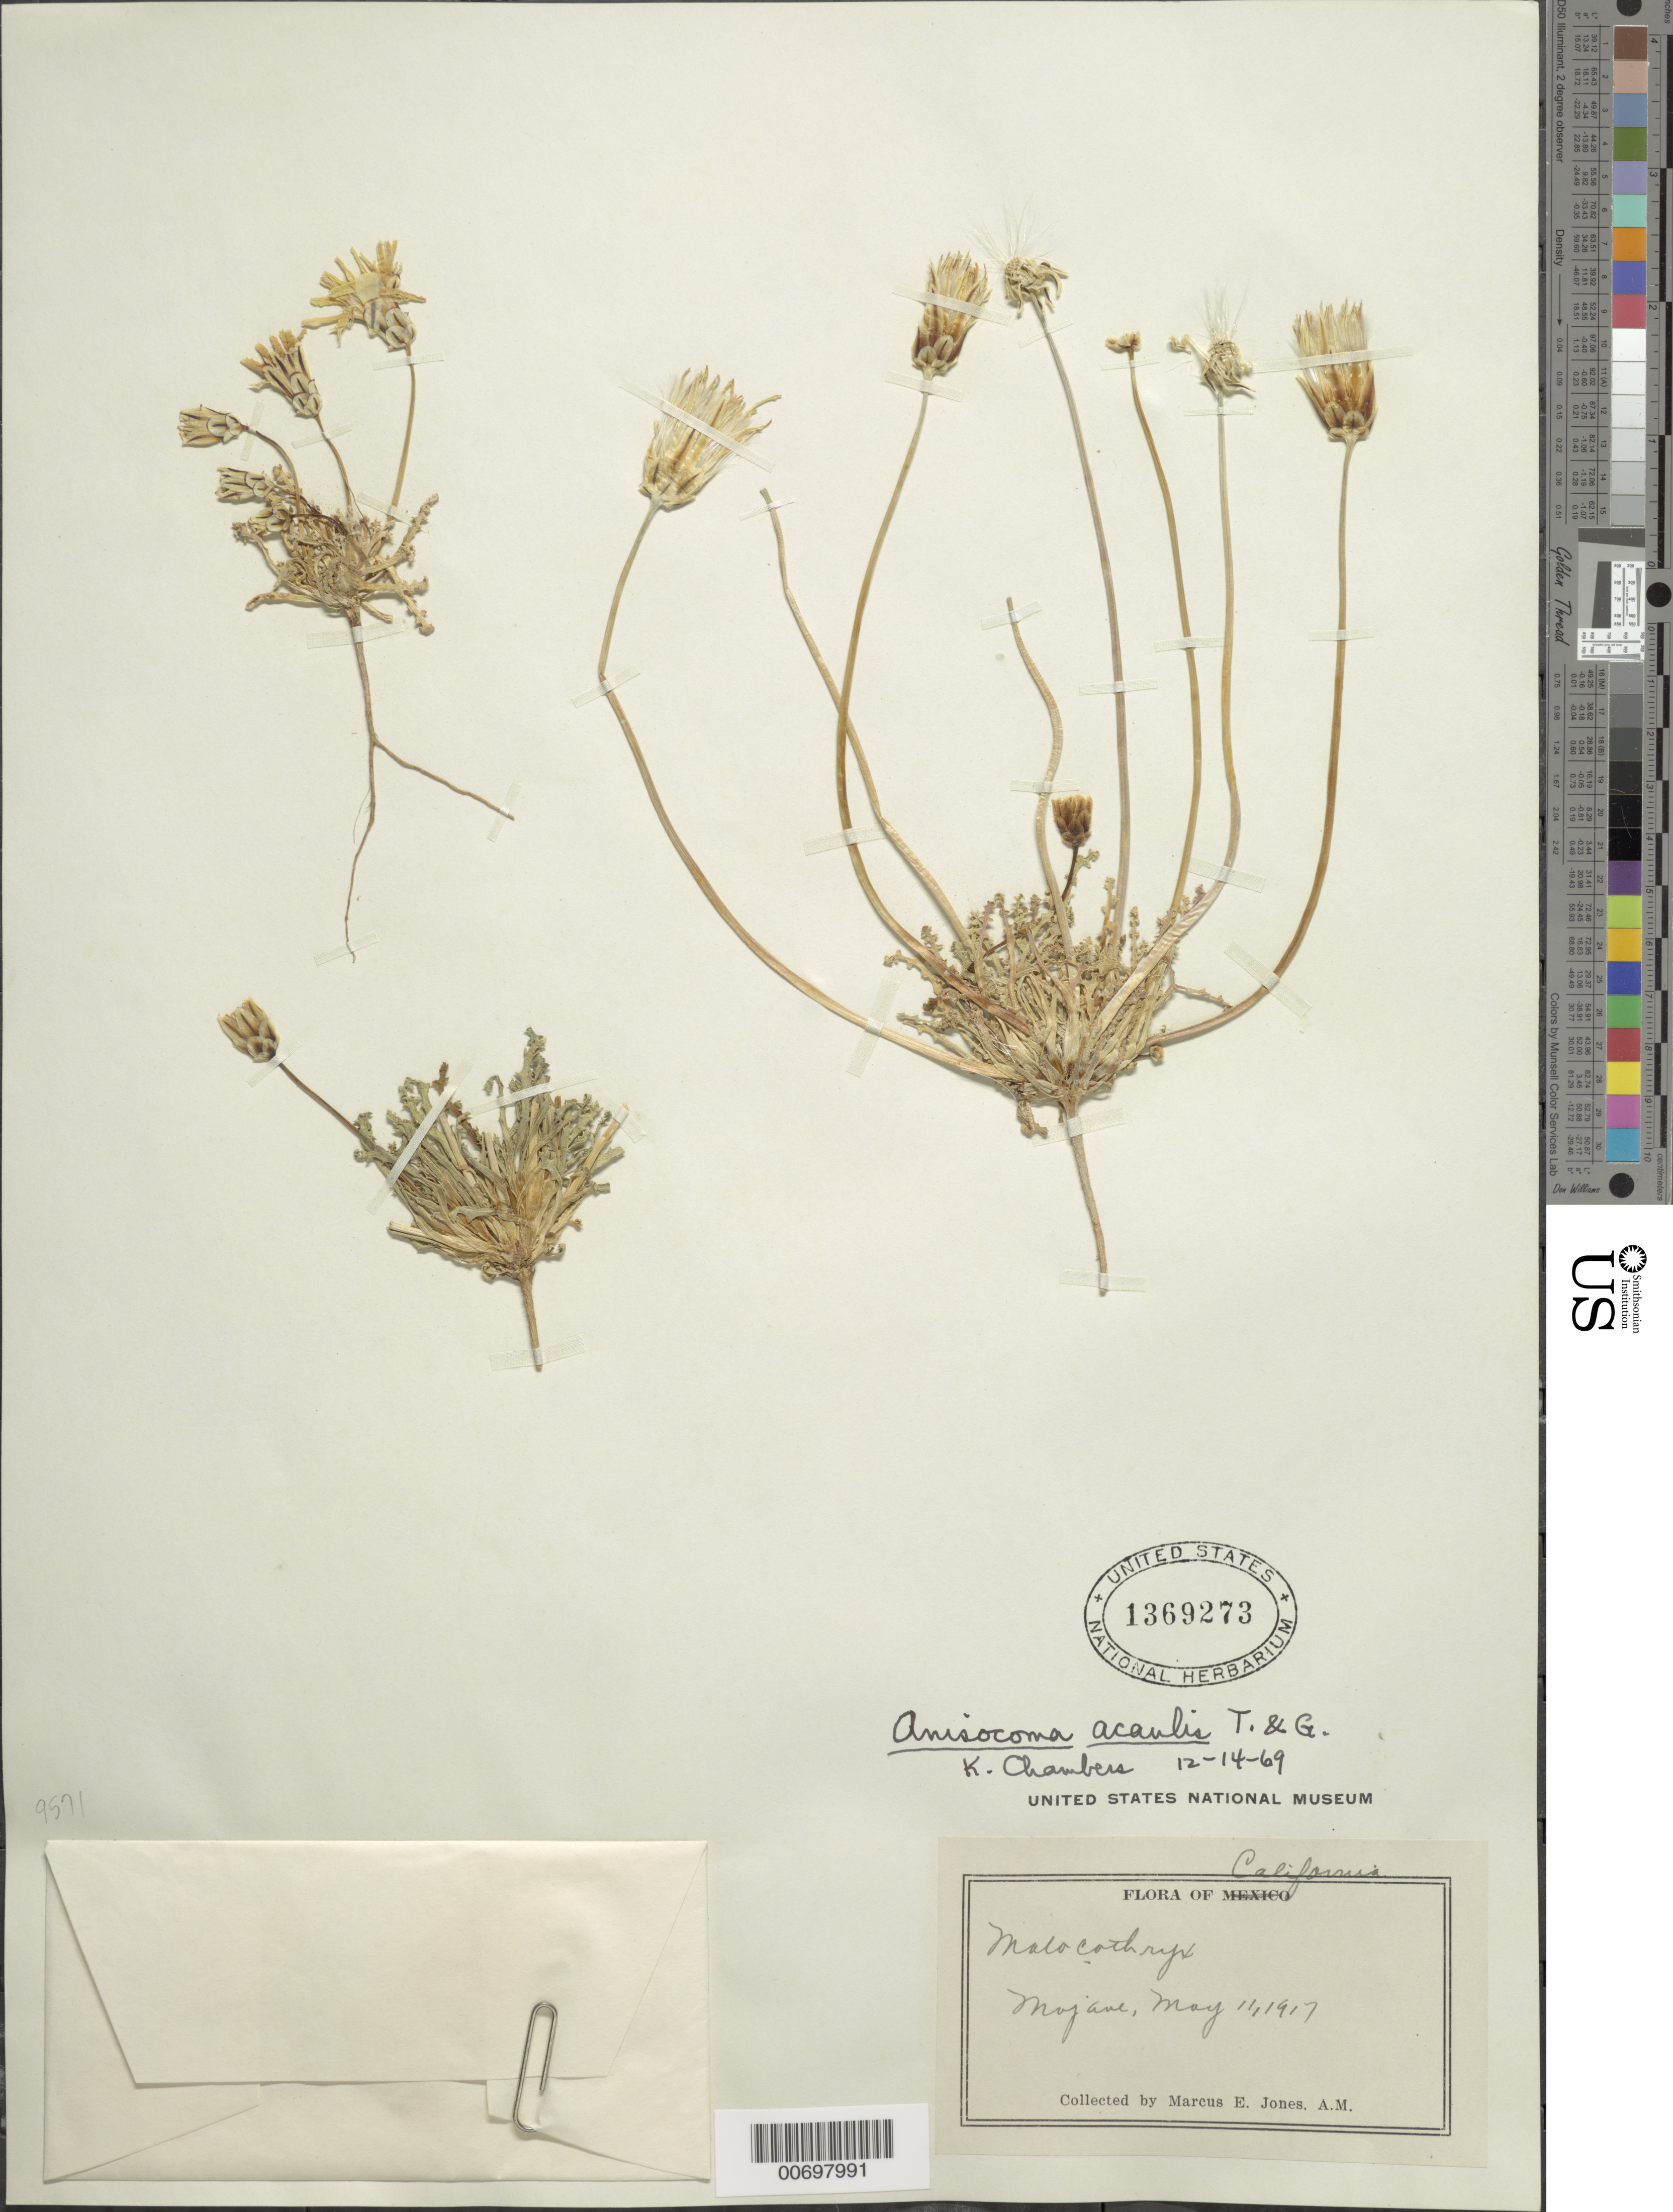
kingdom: Plantae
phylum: Tracheophyta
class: Magnoliopsida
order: Asterales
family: Asteraceae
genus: Anisocoma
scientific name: Anisocoma acaulis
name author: Torr. & A. Gray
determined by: Chambers, K.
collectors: M. E. Jones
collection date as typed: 11 May 1917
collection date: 1917-05-11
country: United States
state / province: California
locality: Mojave.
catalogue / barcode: US 1369273